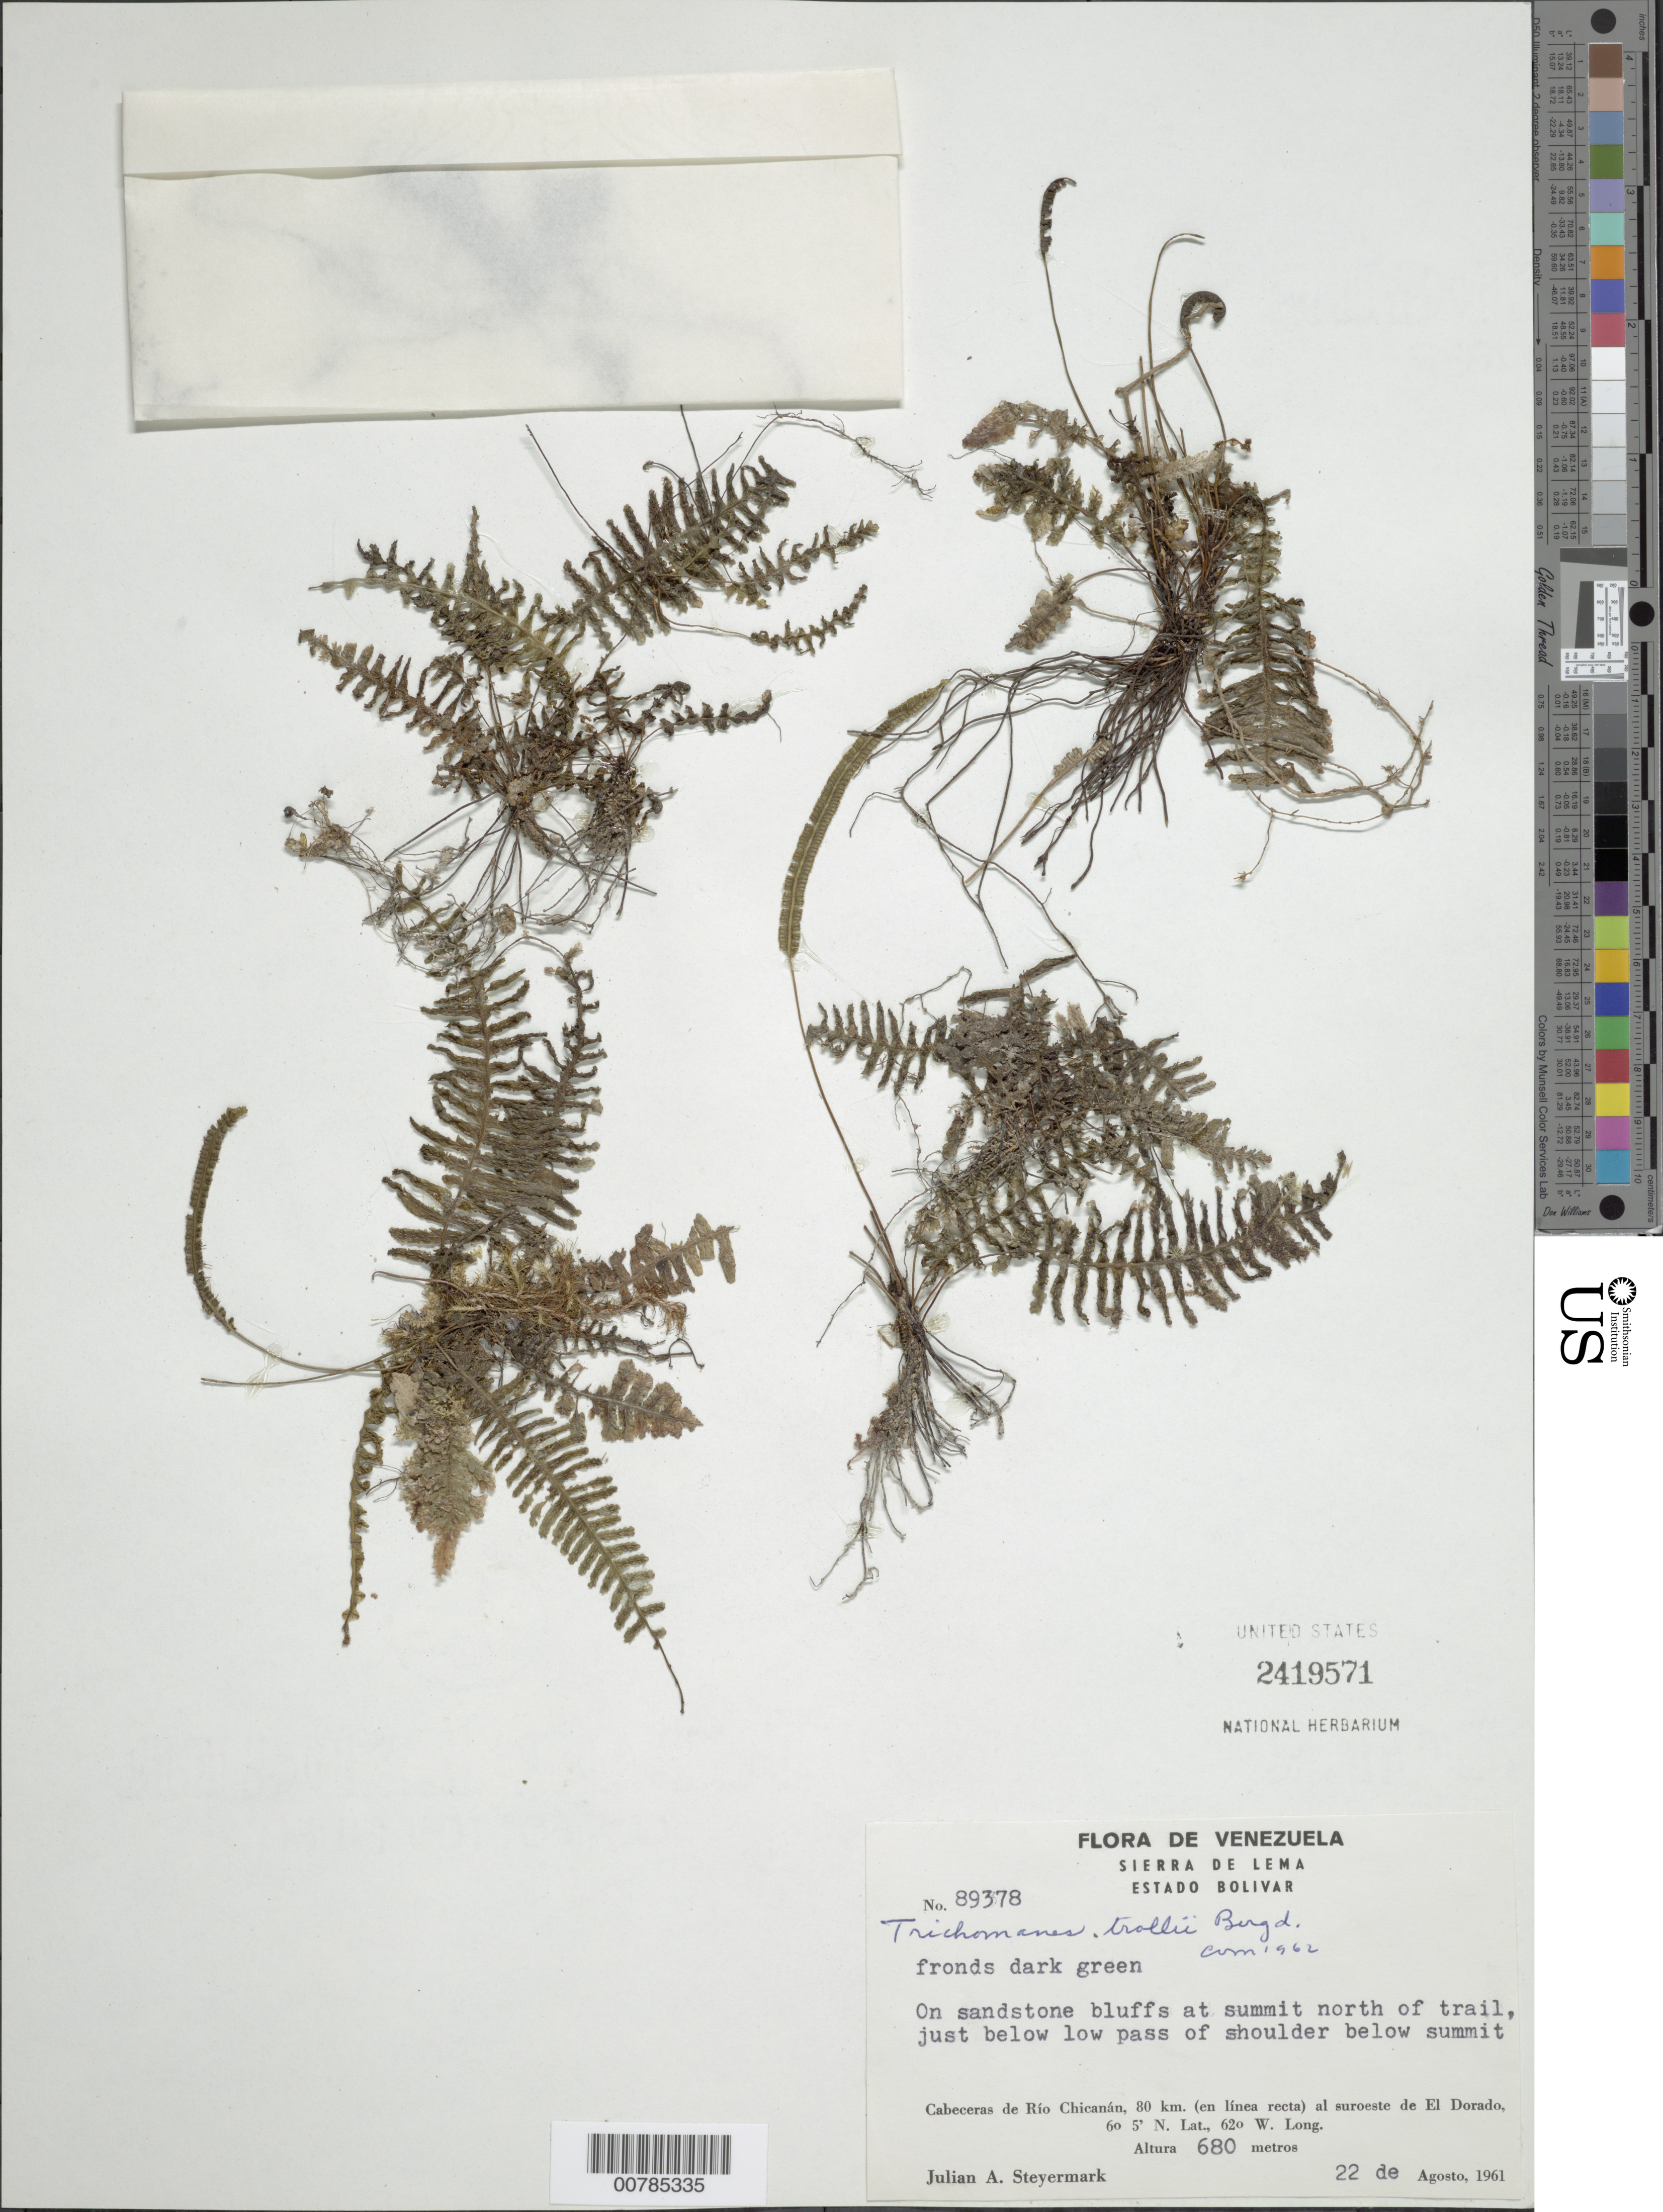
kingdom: Plantae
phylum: Tracheophyta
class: Polypodiopsida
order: Hymenophyllales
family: Hymenophyllaceae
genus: Trichomanes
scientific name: Trichomanes trollii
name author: Bergdolt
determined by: Morton, C. V.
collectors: J. Steyermark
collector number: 89378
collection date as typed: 22-Aug-61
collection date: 1961-08-22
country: Venezuela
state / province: Bolívar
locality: Sierra de Lema; Cabeceras de Río Chicanán, 80 km (in a straight line) to southwest of El Dorado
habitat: Sandstone bluffs at summit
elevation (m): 680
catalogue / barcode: US 2419571